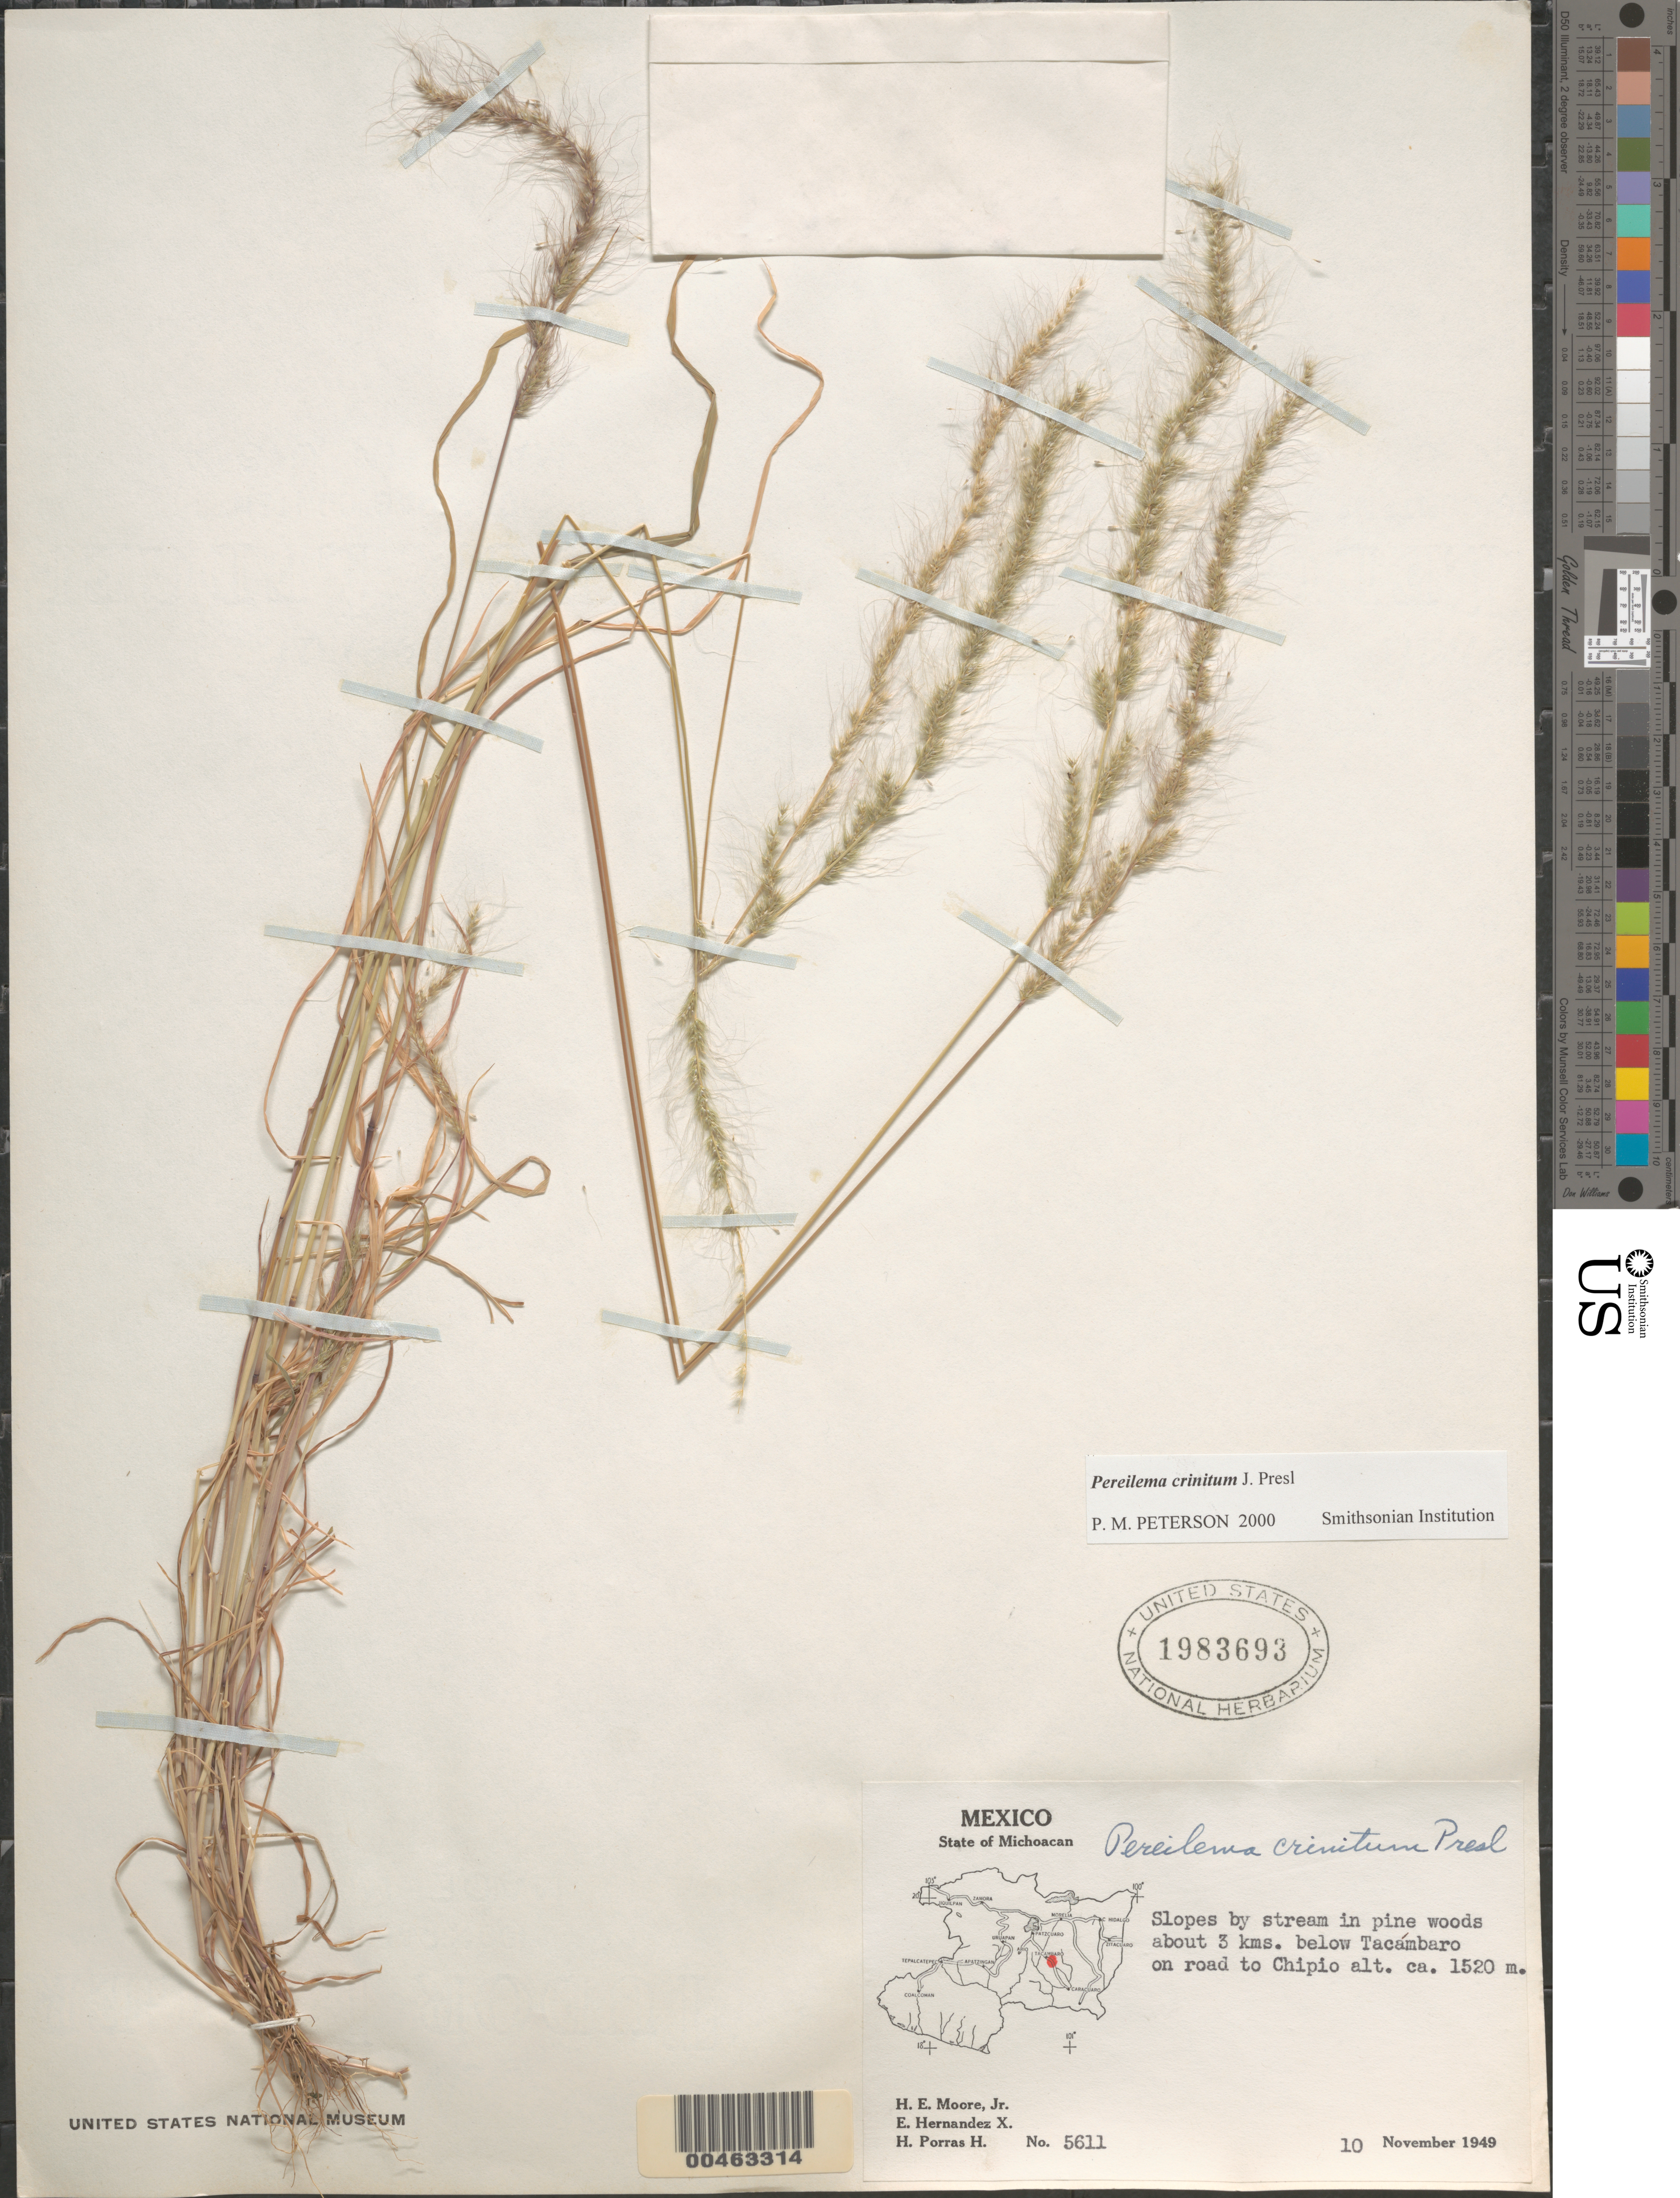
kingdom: Plantae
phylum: Tracheophyta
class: Liliopsida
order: Poales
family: Poaceae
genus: Pereilema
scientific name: Pereilema crinitum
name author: J. Presl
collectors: H. E. Moore, E. I. Hernández-X. & H. Porras-H.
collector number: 5611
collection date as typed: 10 Nov 1949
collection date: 1949-11-10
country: Mexico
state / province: Michoacán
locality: About 3 km below Tacámbaro on road to Chipio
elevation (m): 1520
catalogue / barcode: US 1983693